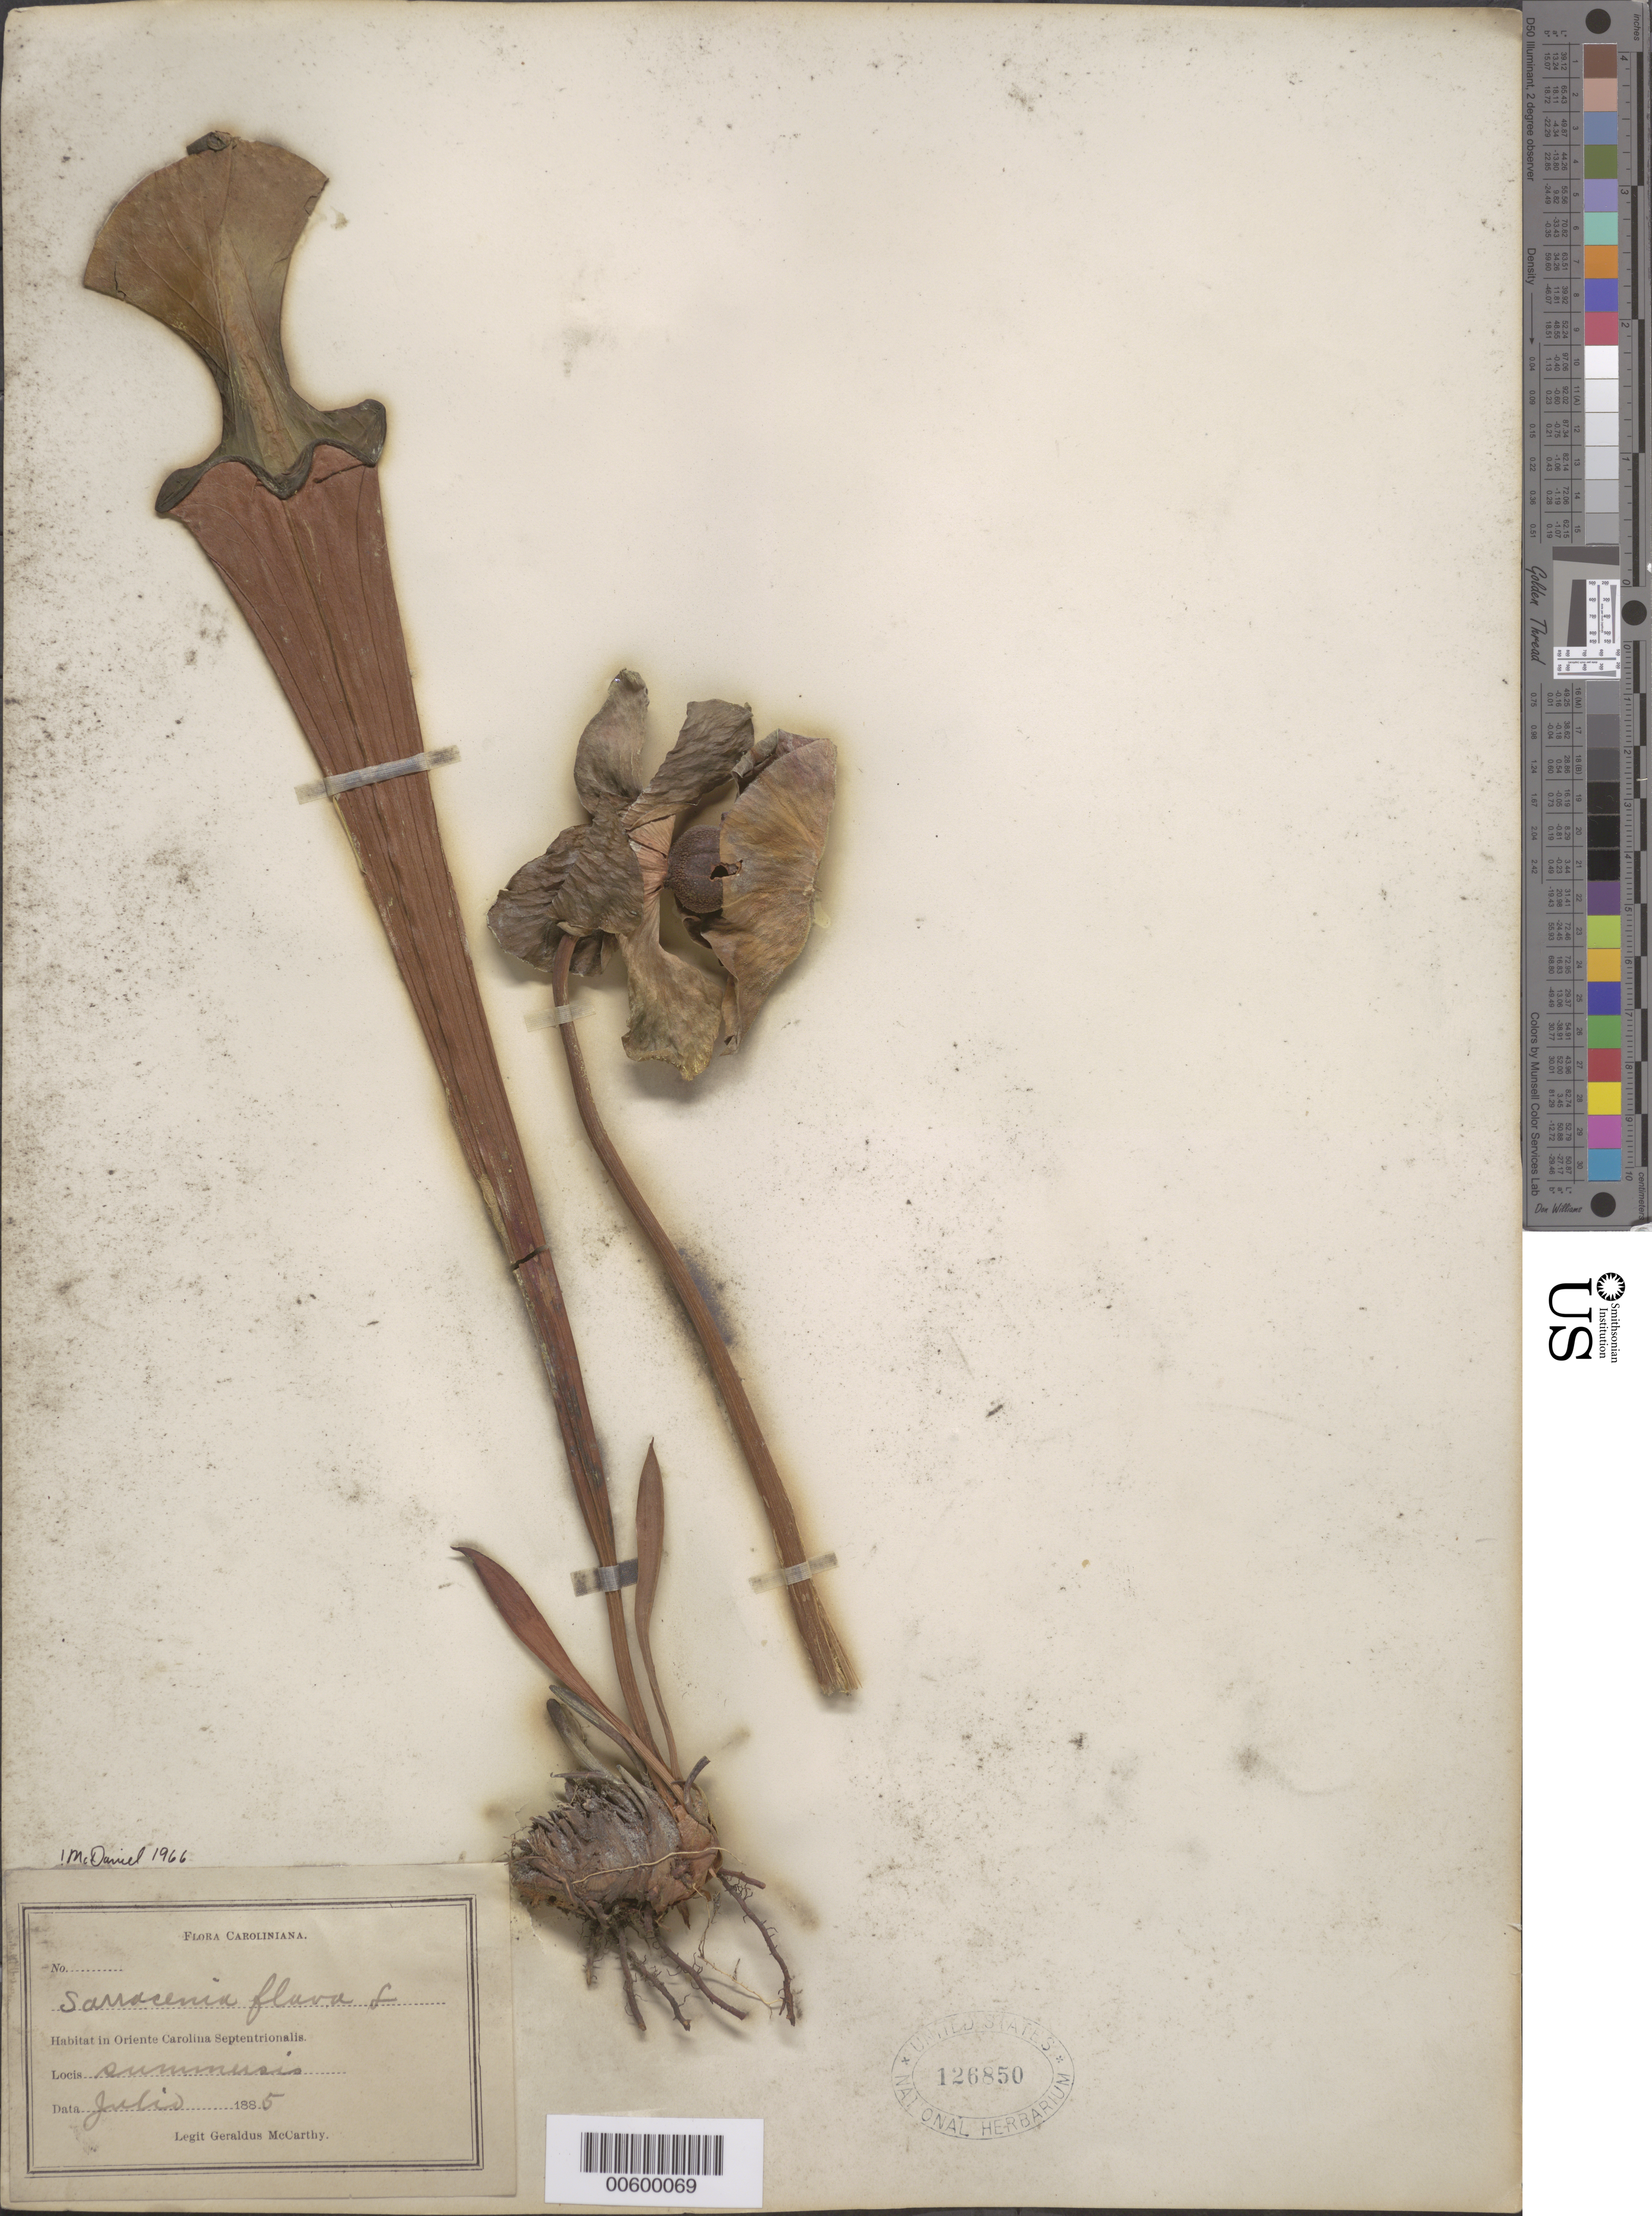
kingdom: Plantae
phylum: Tracheophyta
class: Magnoliopsida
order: Ericales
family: Sarraceniaceae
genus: Sarracenia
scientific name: Sarracenia flava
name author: L.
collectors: G. McCarthy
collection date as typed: Jul 1885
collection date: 1885-07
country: United States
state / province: South Carolina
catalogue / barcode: US 126850